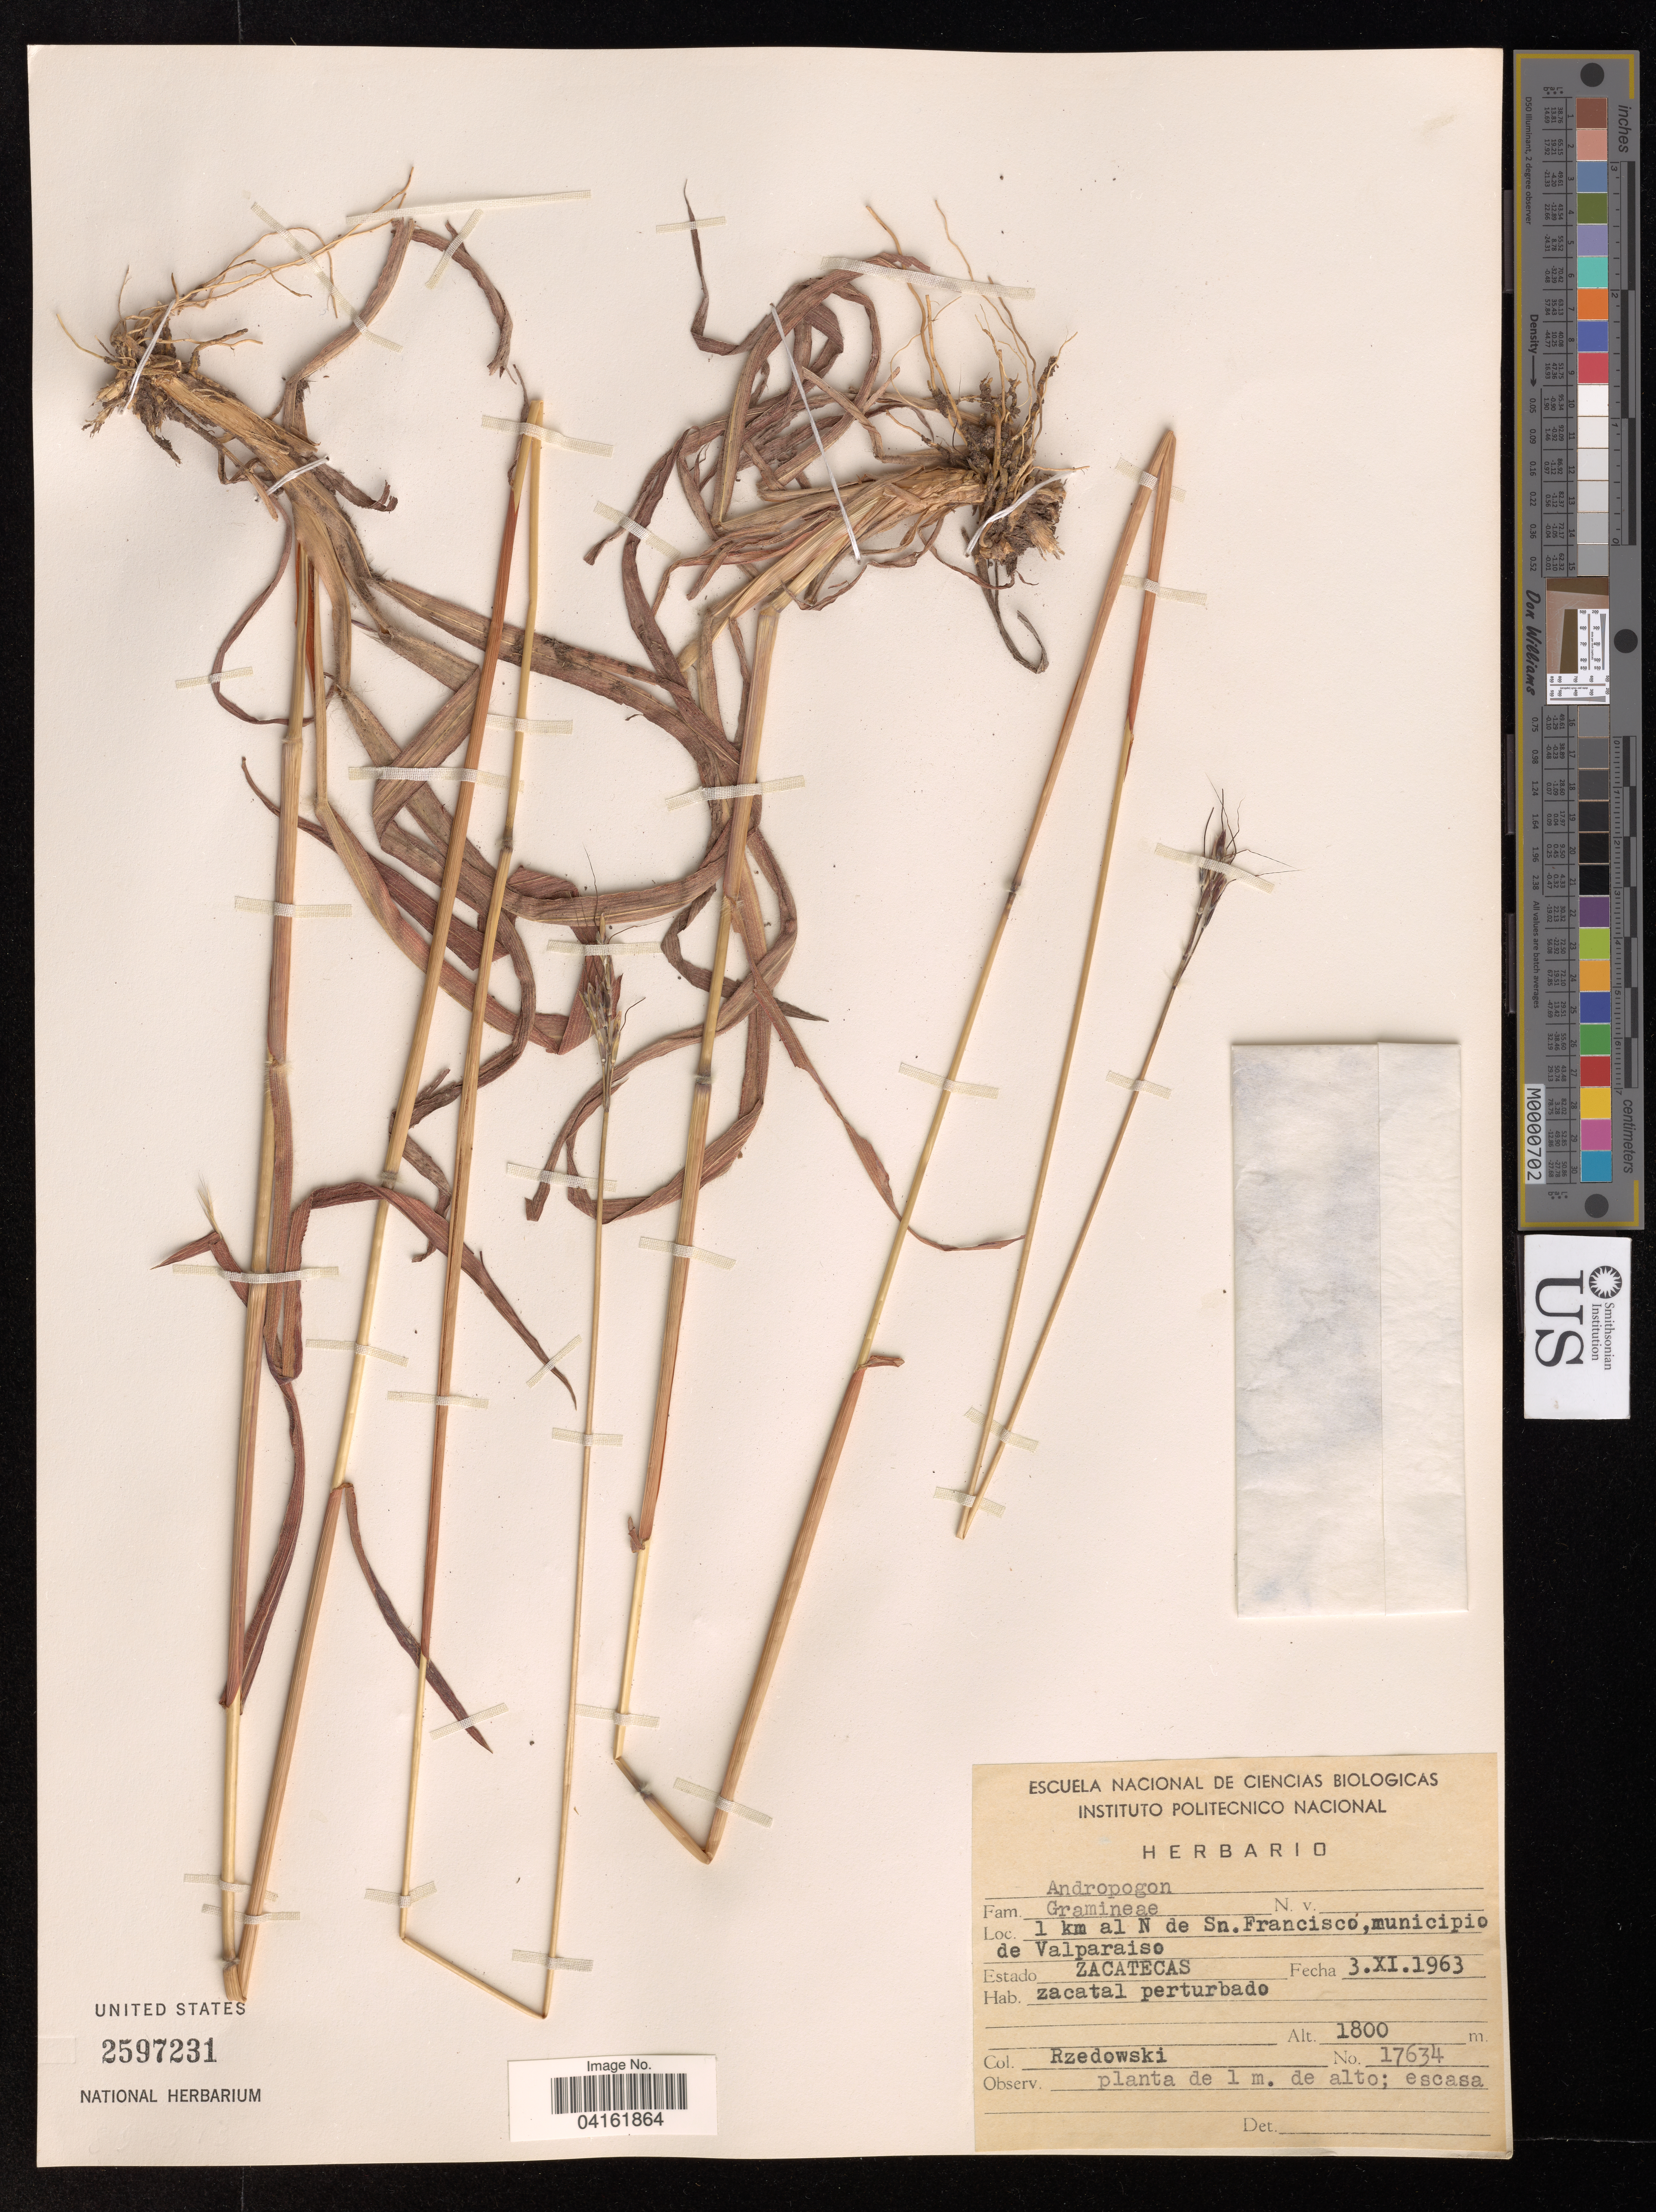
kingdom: Plantae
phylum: Tracheophyta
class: Liliopsida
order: Poales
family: Poaceae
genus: Andropogon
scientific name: Andropogon sp.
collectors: Rzedowski, --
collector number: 17634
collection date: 1963-11-03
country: Mexico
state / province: Zacatecas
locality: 1 km al N de Sn. Franciscó, municipio de Valparaiso.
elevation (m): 1800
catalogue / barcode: US 2597231